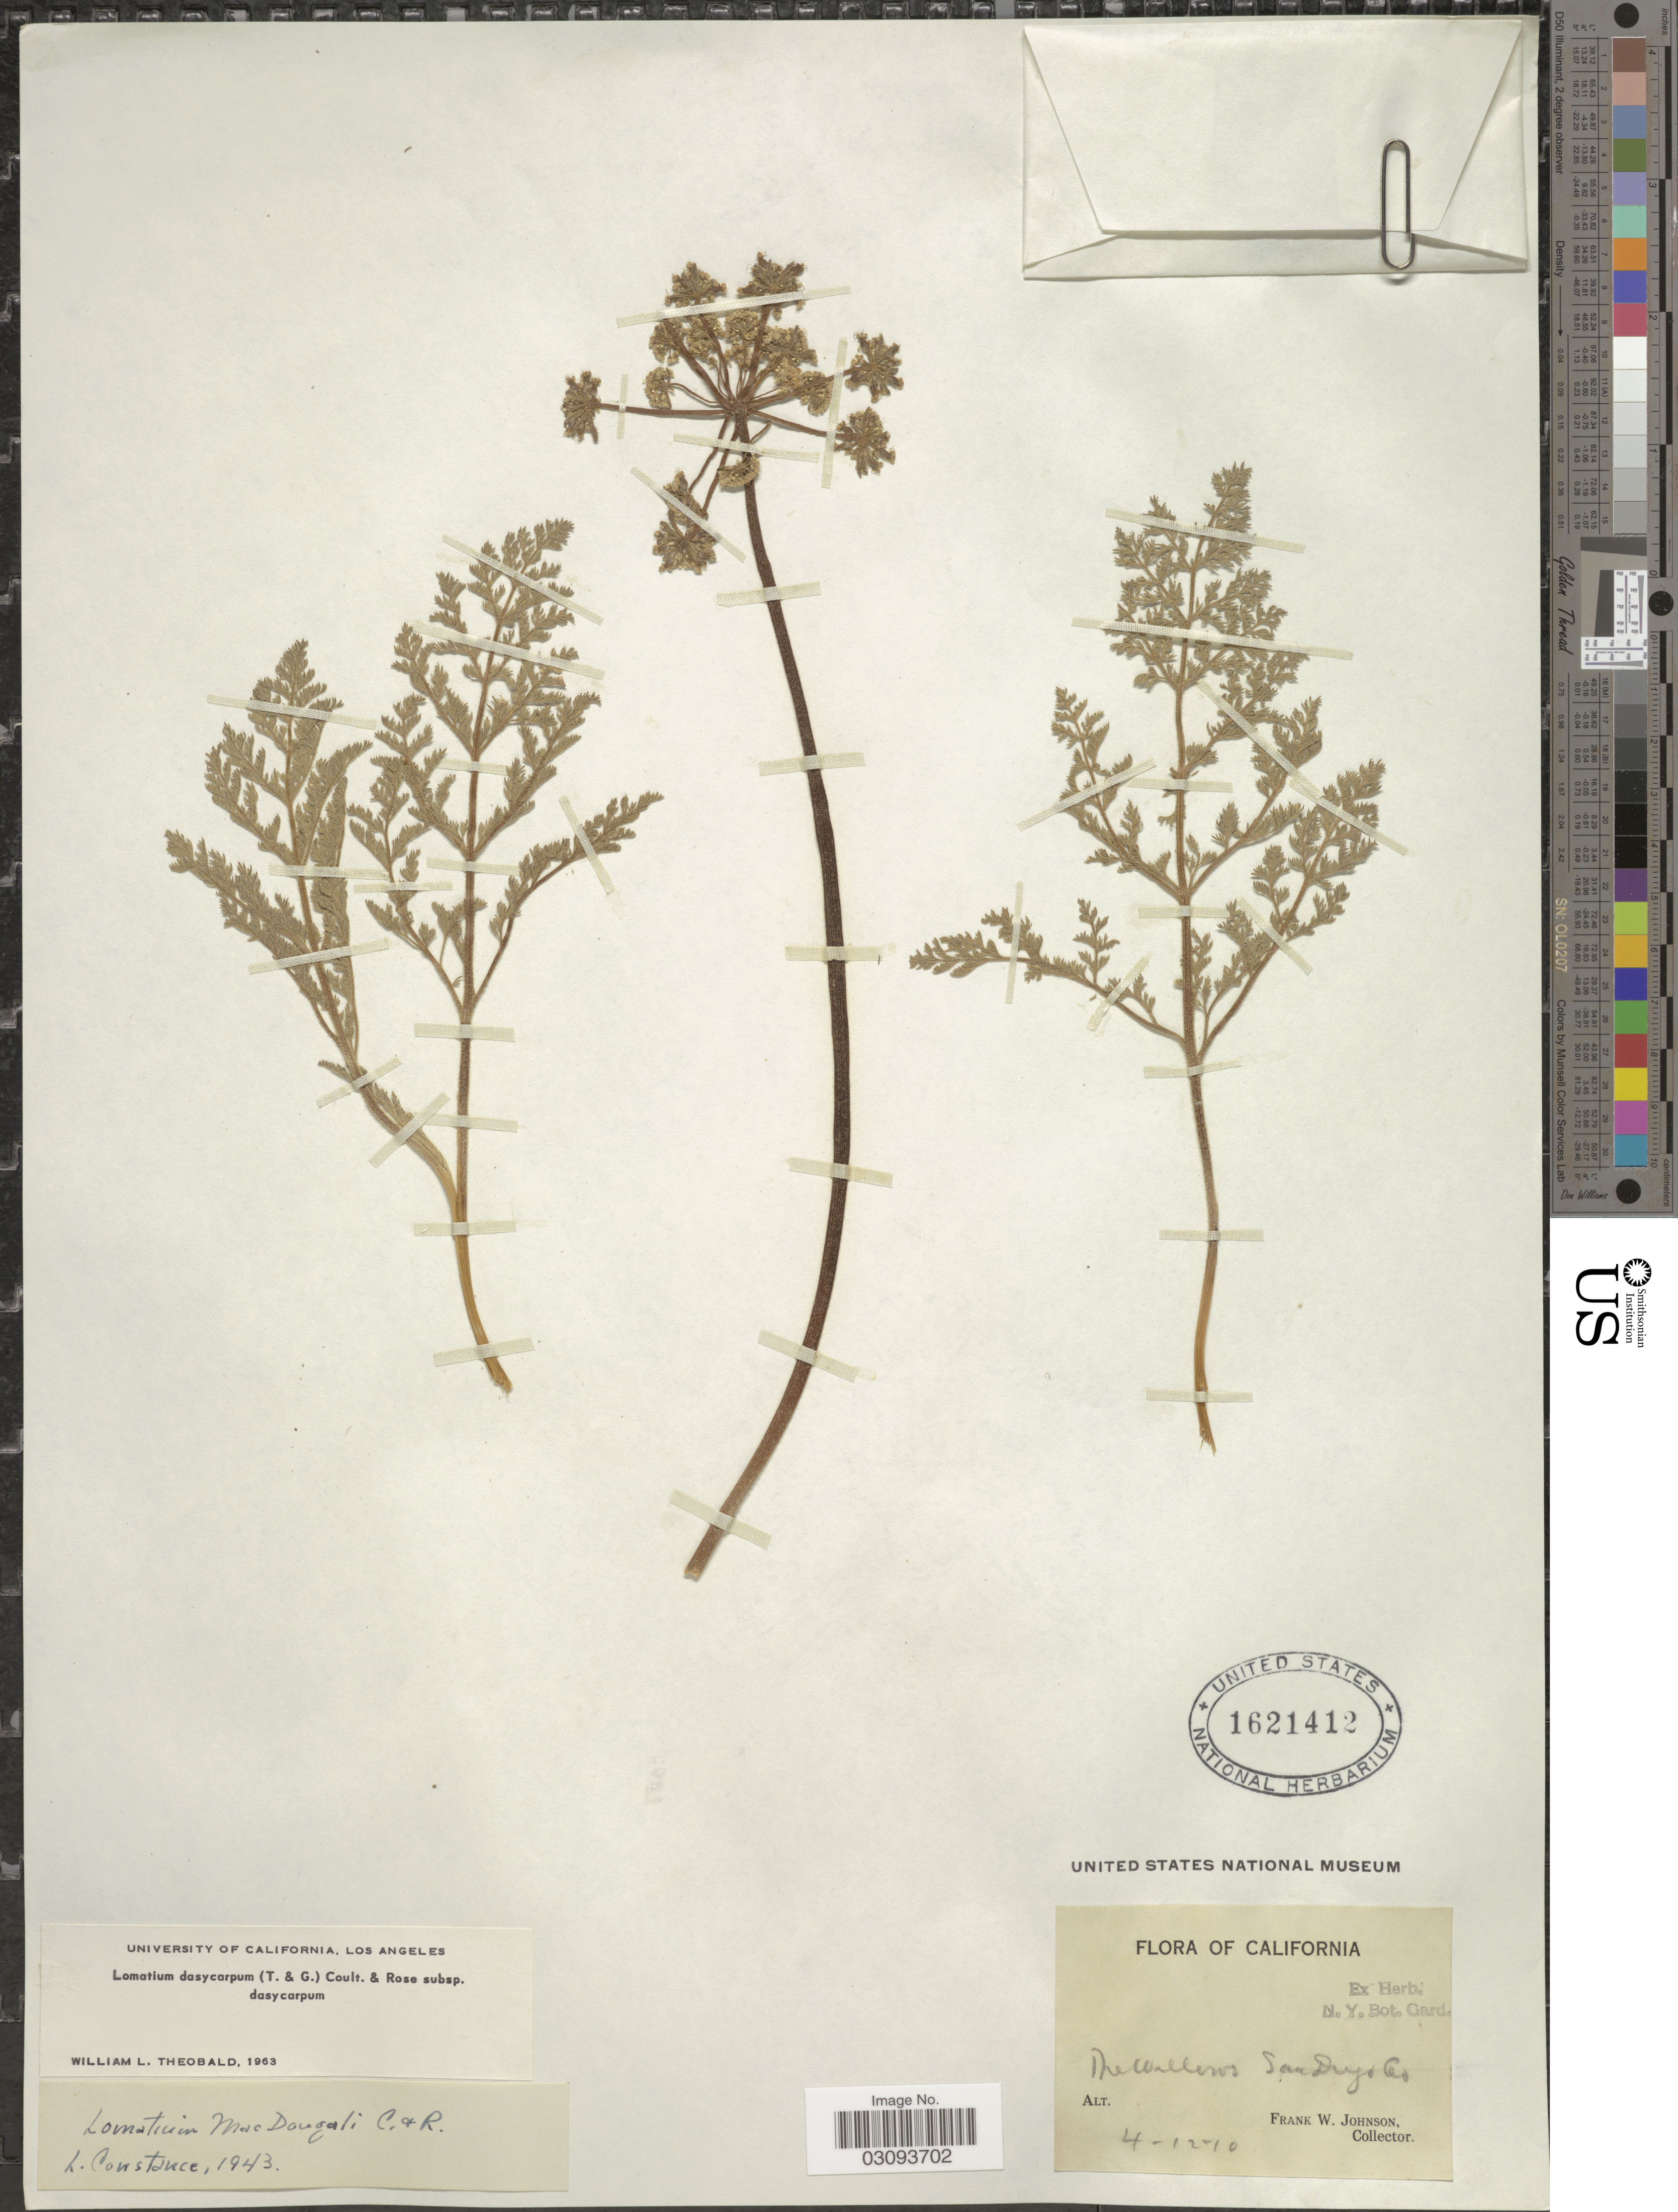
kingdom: Plantae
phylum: Tracheophyta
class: Magnoliopsida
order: Apiales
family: Apiaceae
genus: Lomatium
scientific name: Lomatium dasycarpum subsp. dasycarpum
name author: (Torr.) J.M. Coult. & Rose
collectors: F. W. Johnson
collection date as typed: Transcribed d/m/y: 12/4/10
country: United States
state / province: California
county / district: San Diego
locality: The Willows, San Diego Co.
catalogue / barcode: US 1621412